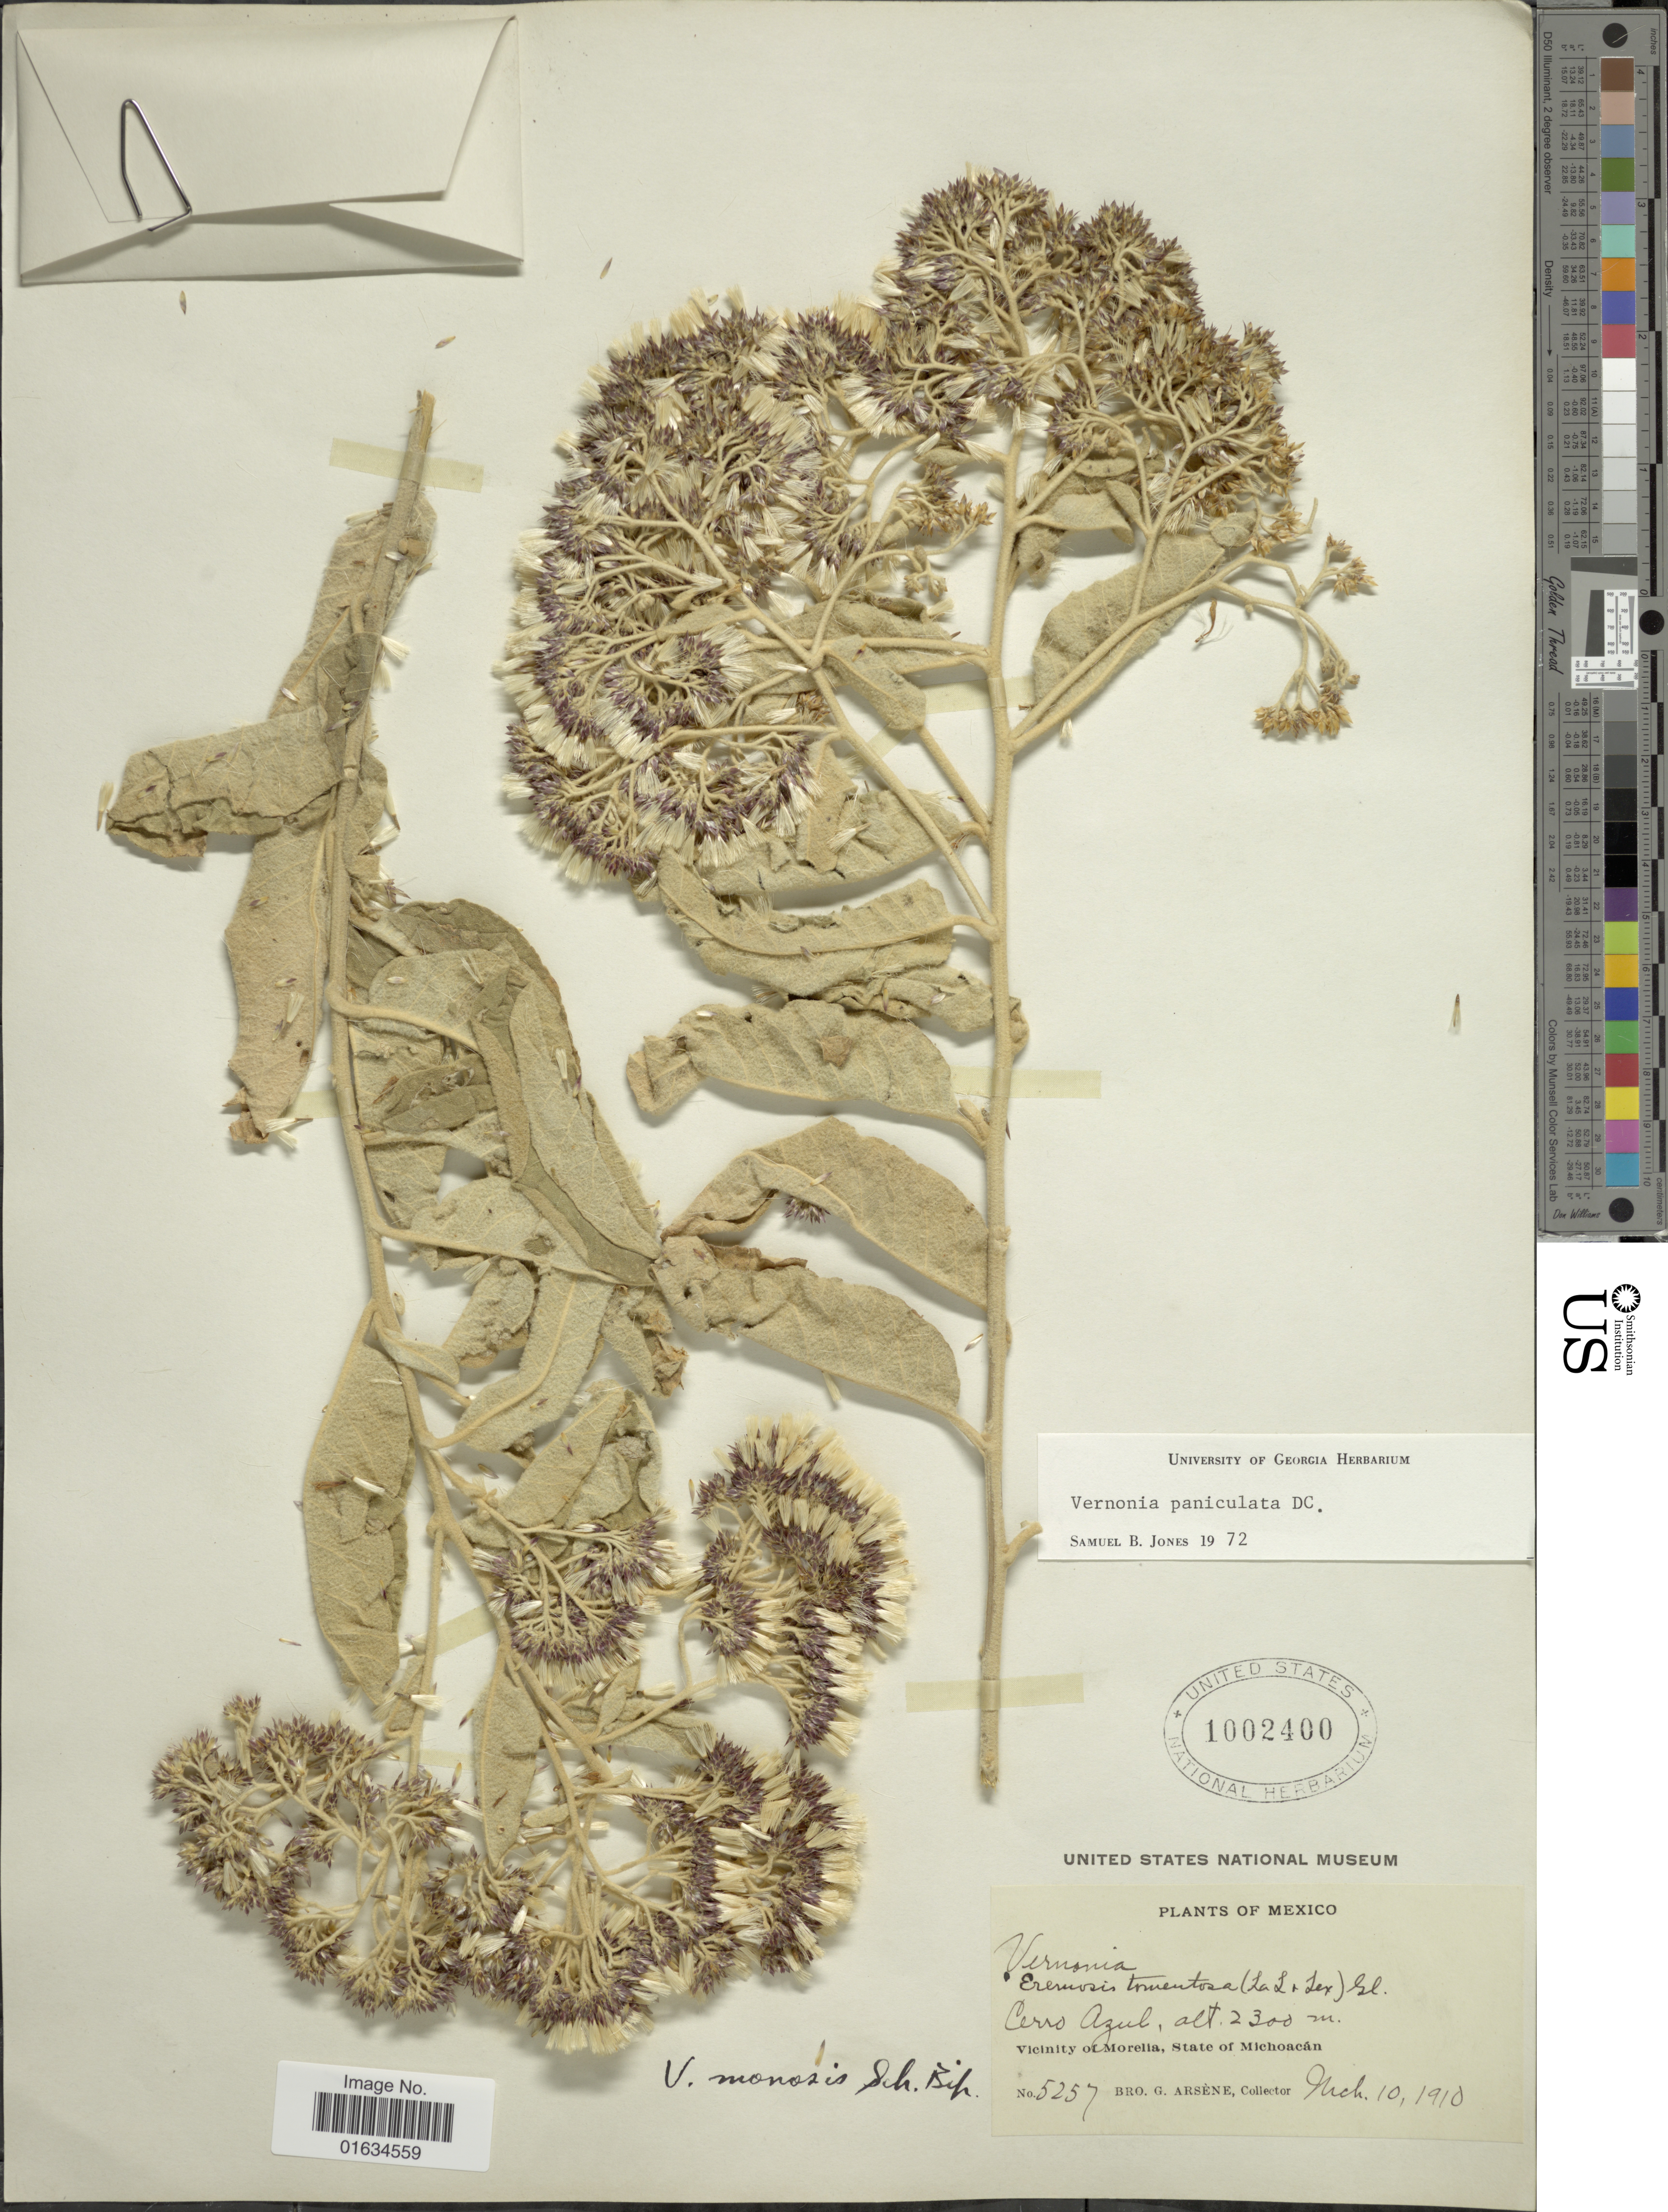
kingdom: Plantae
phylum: Tracheophyta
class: Magnoliopsida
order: Asterales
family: Asteraceae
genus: Vernonia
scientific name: Vernonia paniculata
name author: DC.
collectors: Bro. G. Arsène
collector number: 5257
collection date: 1910-03-10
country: Mexico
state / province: Michoacán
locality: Cerro Azul, Vicinity of Morelia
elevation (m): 2300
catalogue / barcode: US 1002400